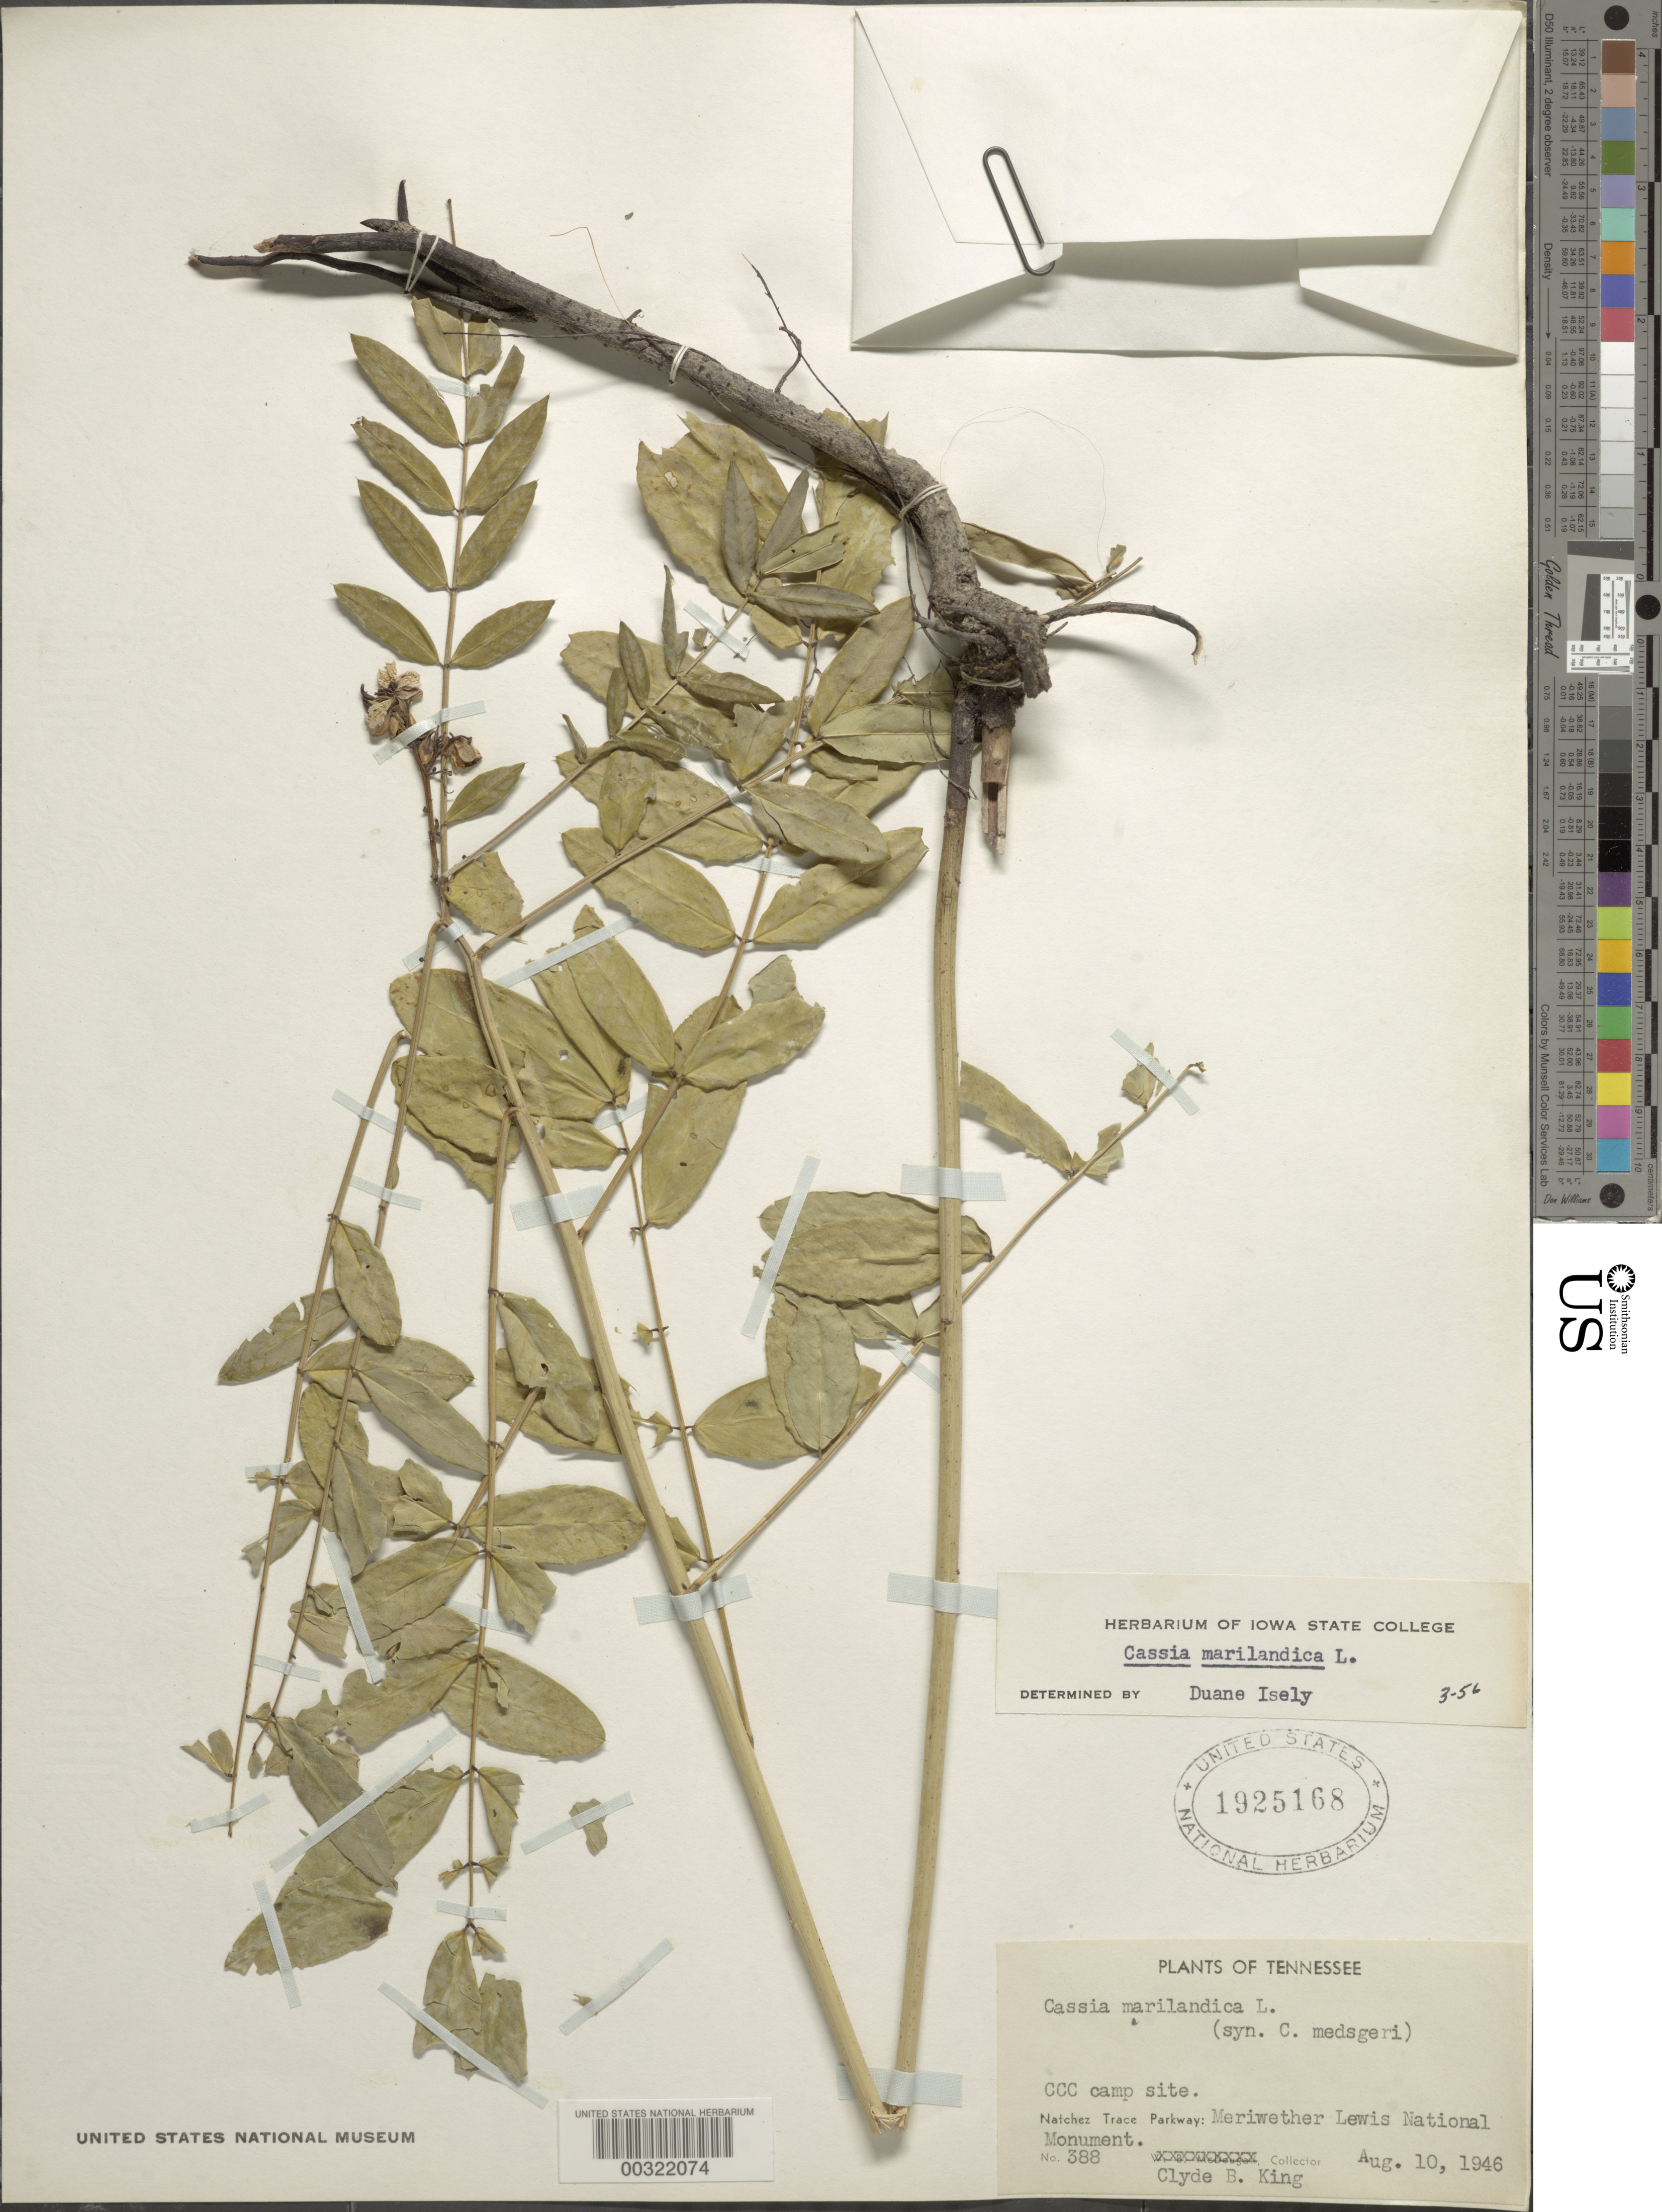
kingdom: Plantae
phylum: Tracheophyta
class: Magnoliopsida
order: Fabales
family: Fabaceae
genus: Senna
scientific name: Senna marilandica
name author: (L.) Link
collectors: C. King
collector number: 388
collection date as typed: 10 Aug 1946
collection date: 1946-08-10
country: United States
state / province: Tennessee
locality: Ccc camp site; natchez trace parkway; meriwether lewis national monument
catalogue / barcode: US 1925168